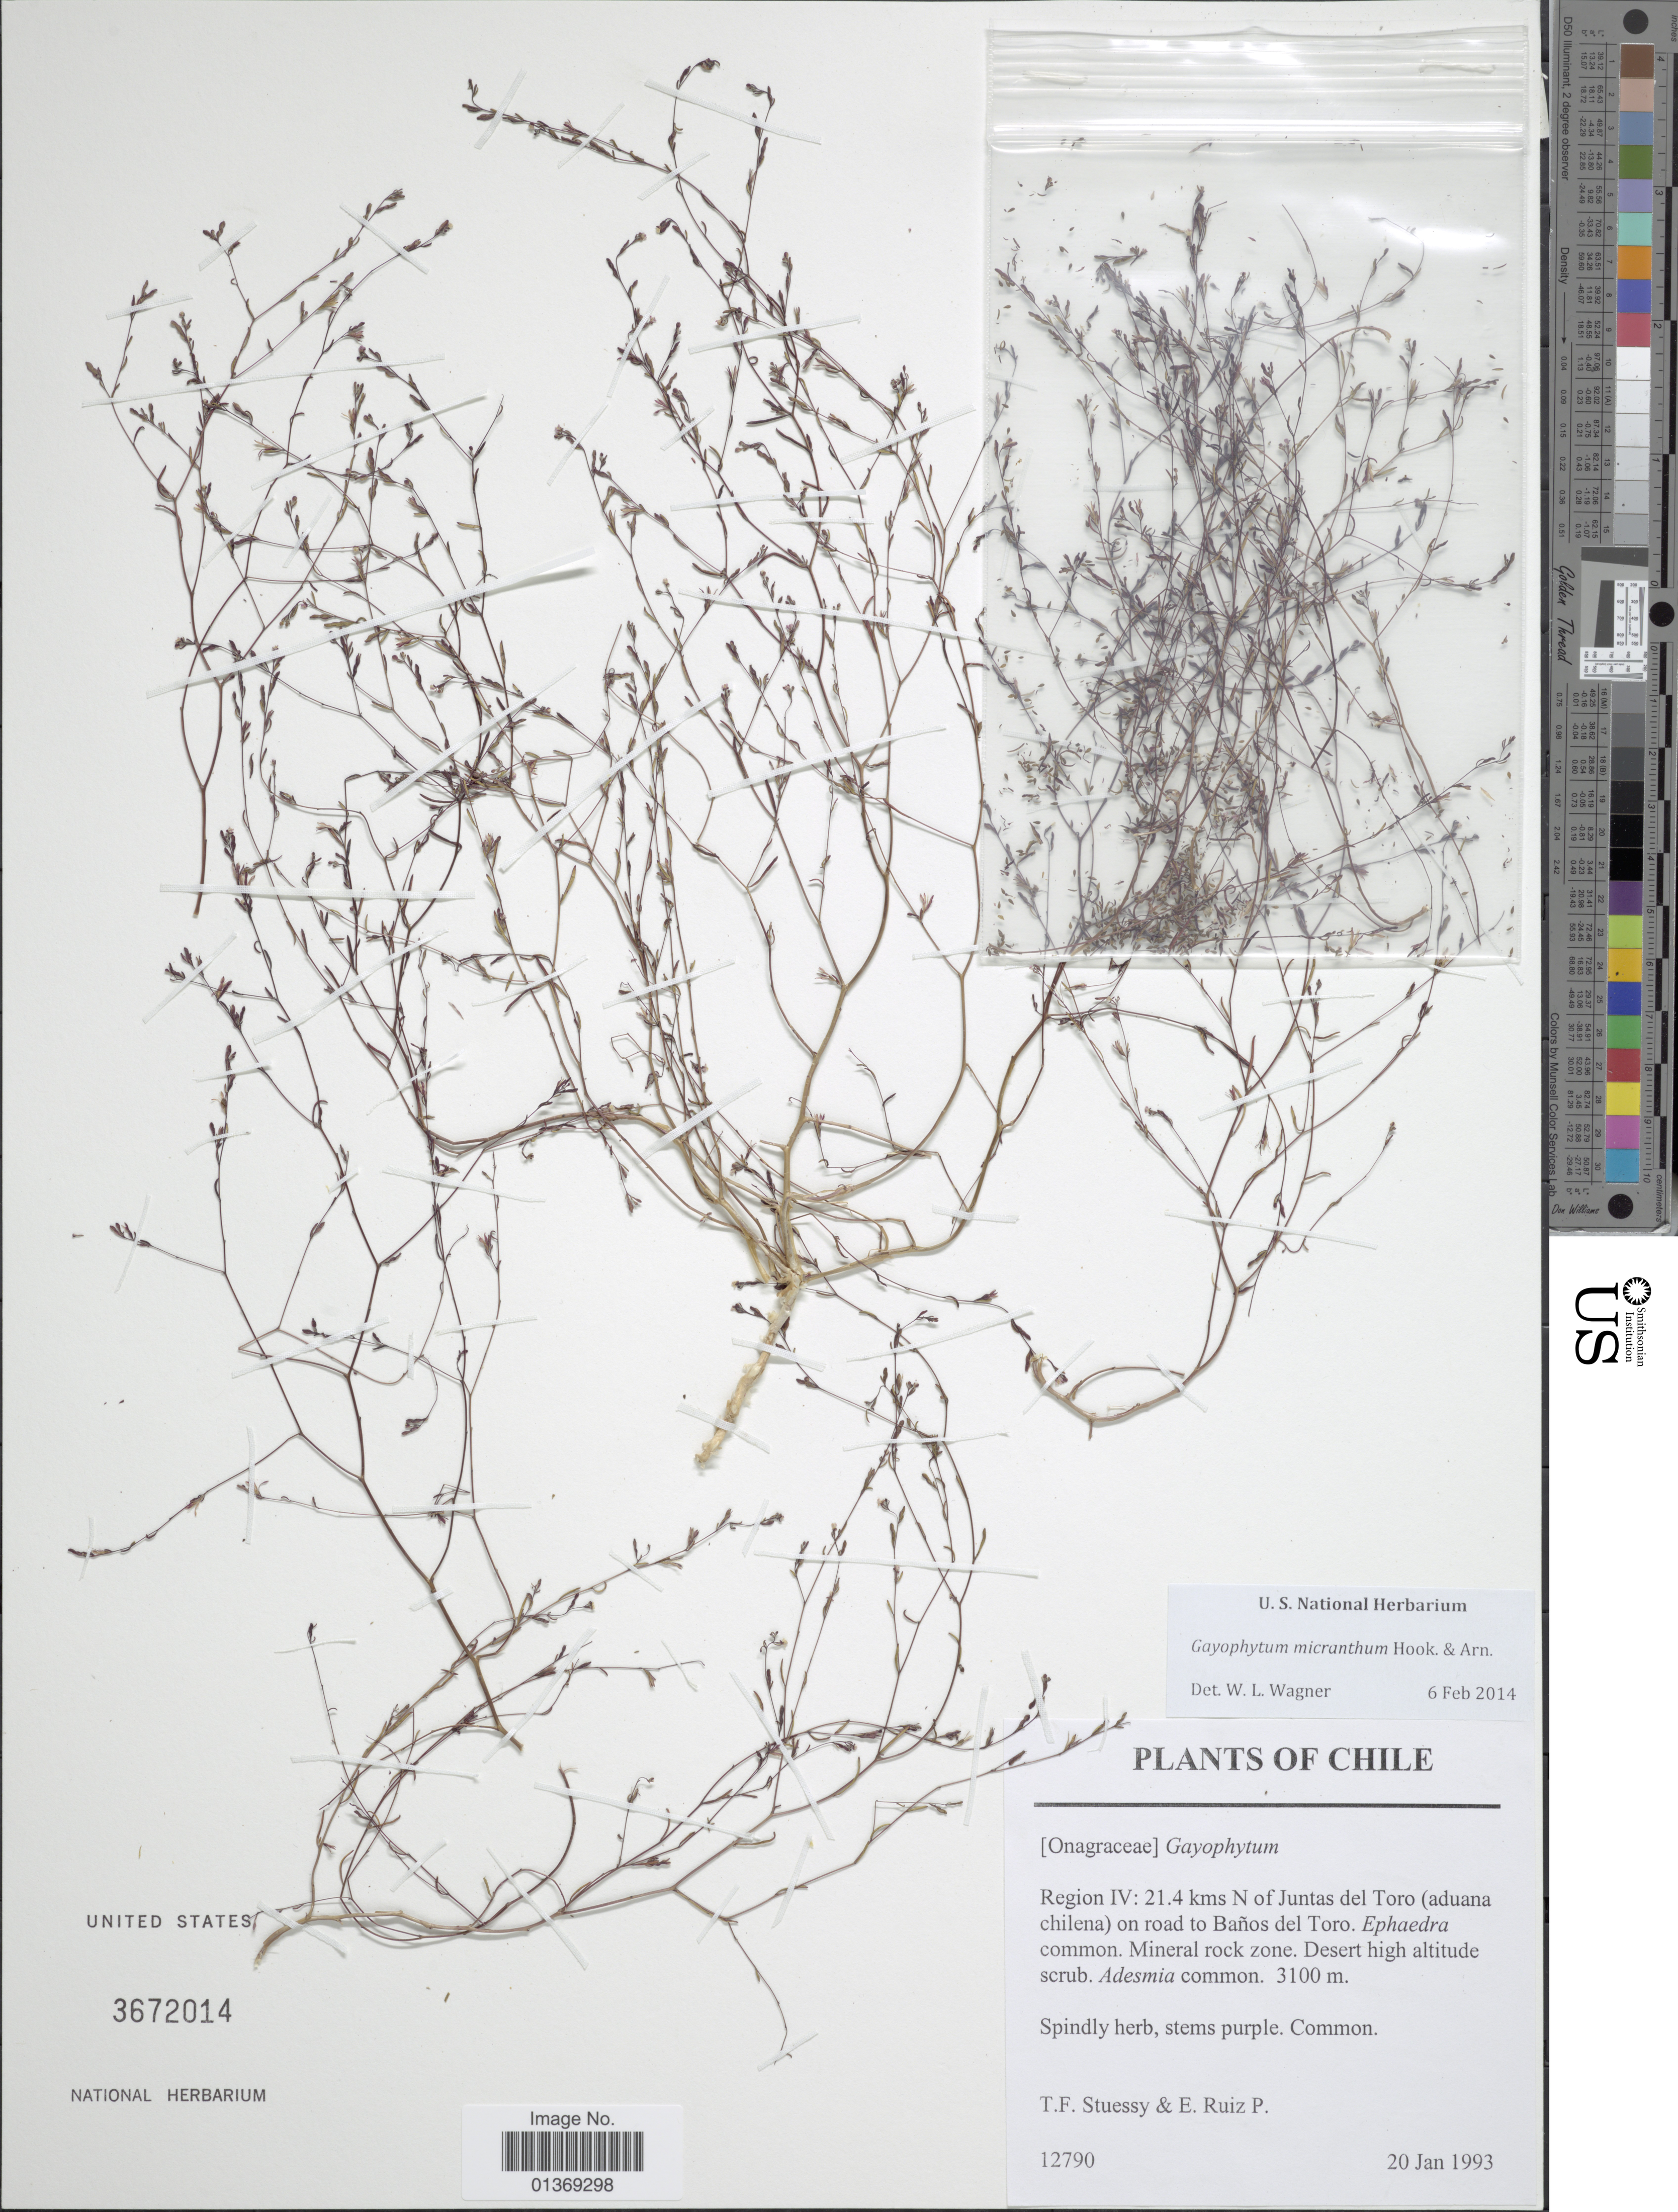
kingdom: Plantae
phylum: Tracheophyta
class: Magnoliopsida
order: Myrtales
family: Onagraceae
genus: Gayophytum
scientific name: Gayophytum micranthum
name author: Hook. & Arn.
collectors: T. Stuessy & E. Ruiz P.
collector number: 12790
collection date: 1993-01-20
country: Chile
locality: Region IV: 21.4 kms N of Juntas del Toro (aduana chilena) on road to Baños del Toro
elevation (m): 3100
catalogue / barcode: US 3672014